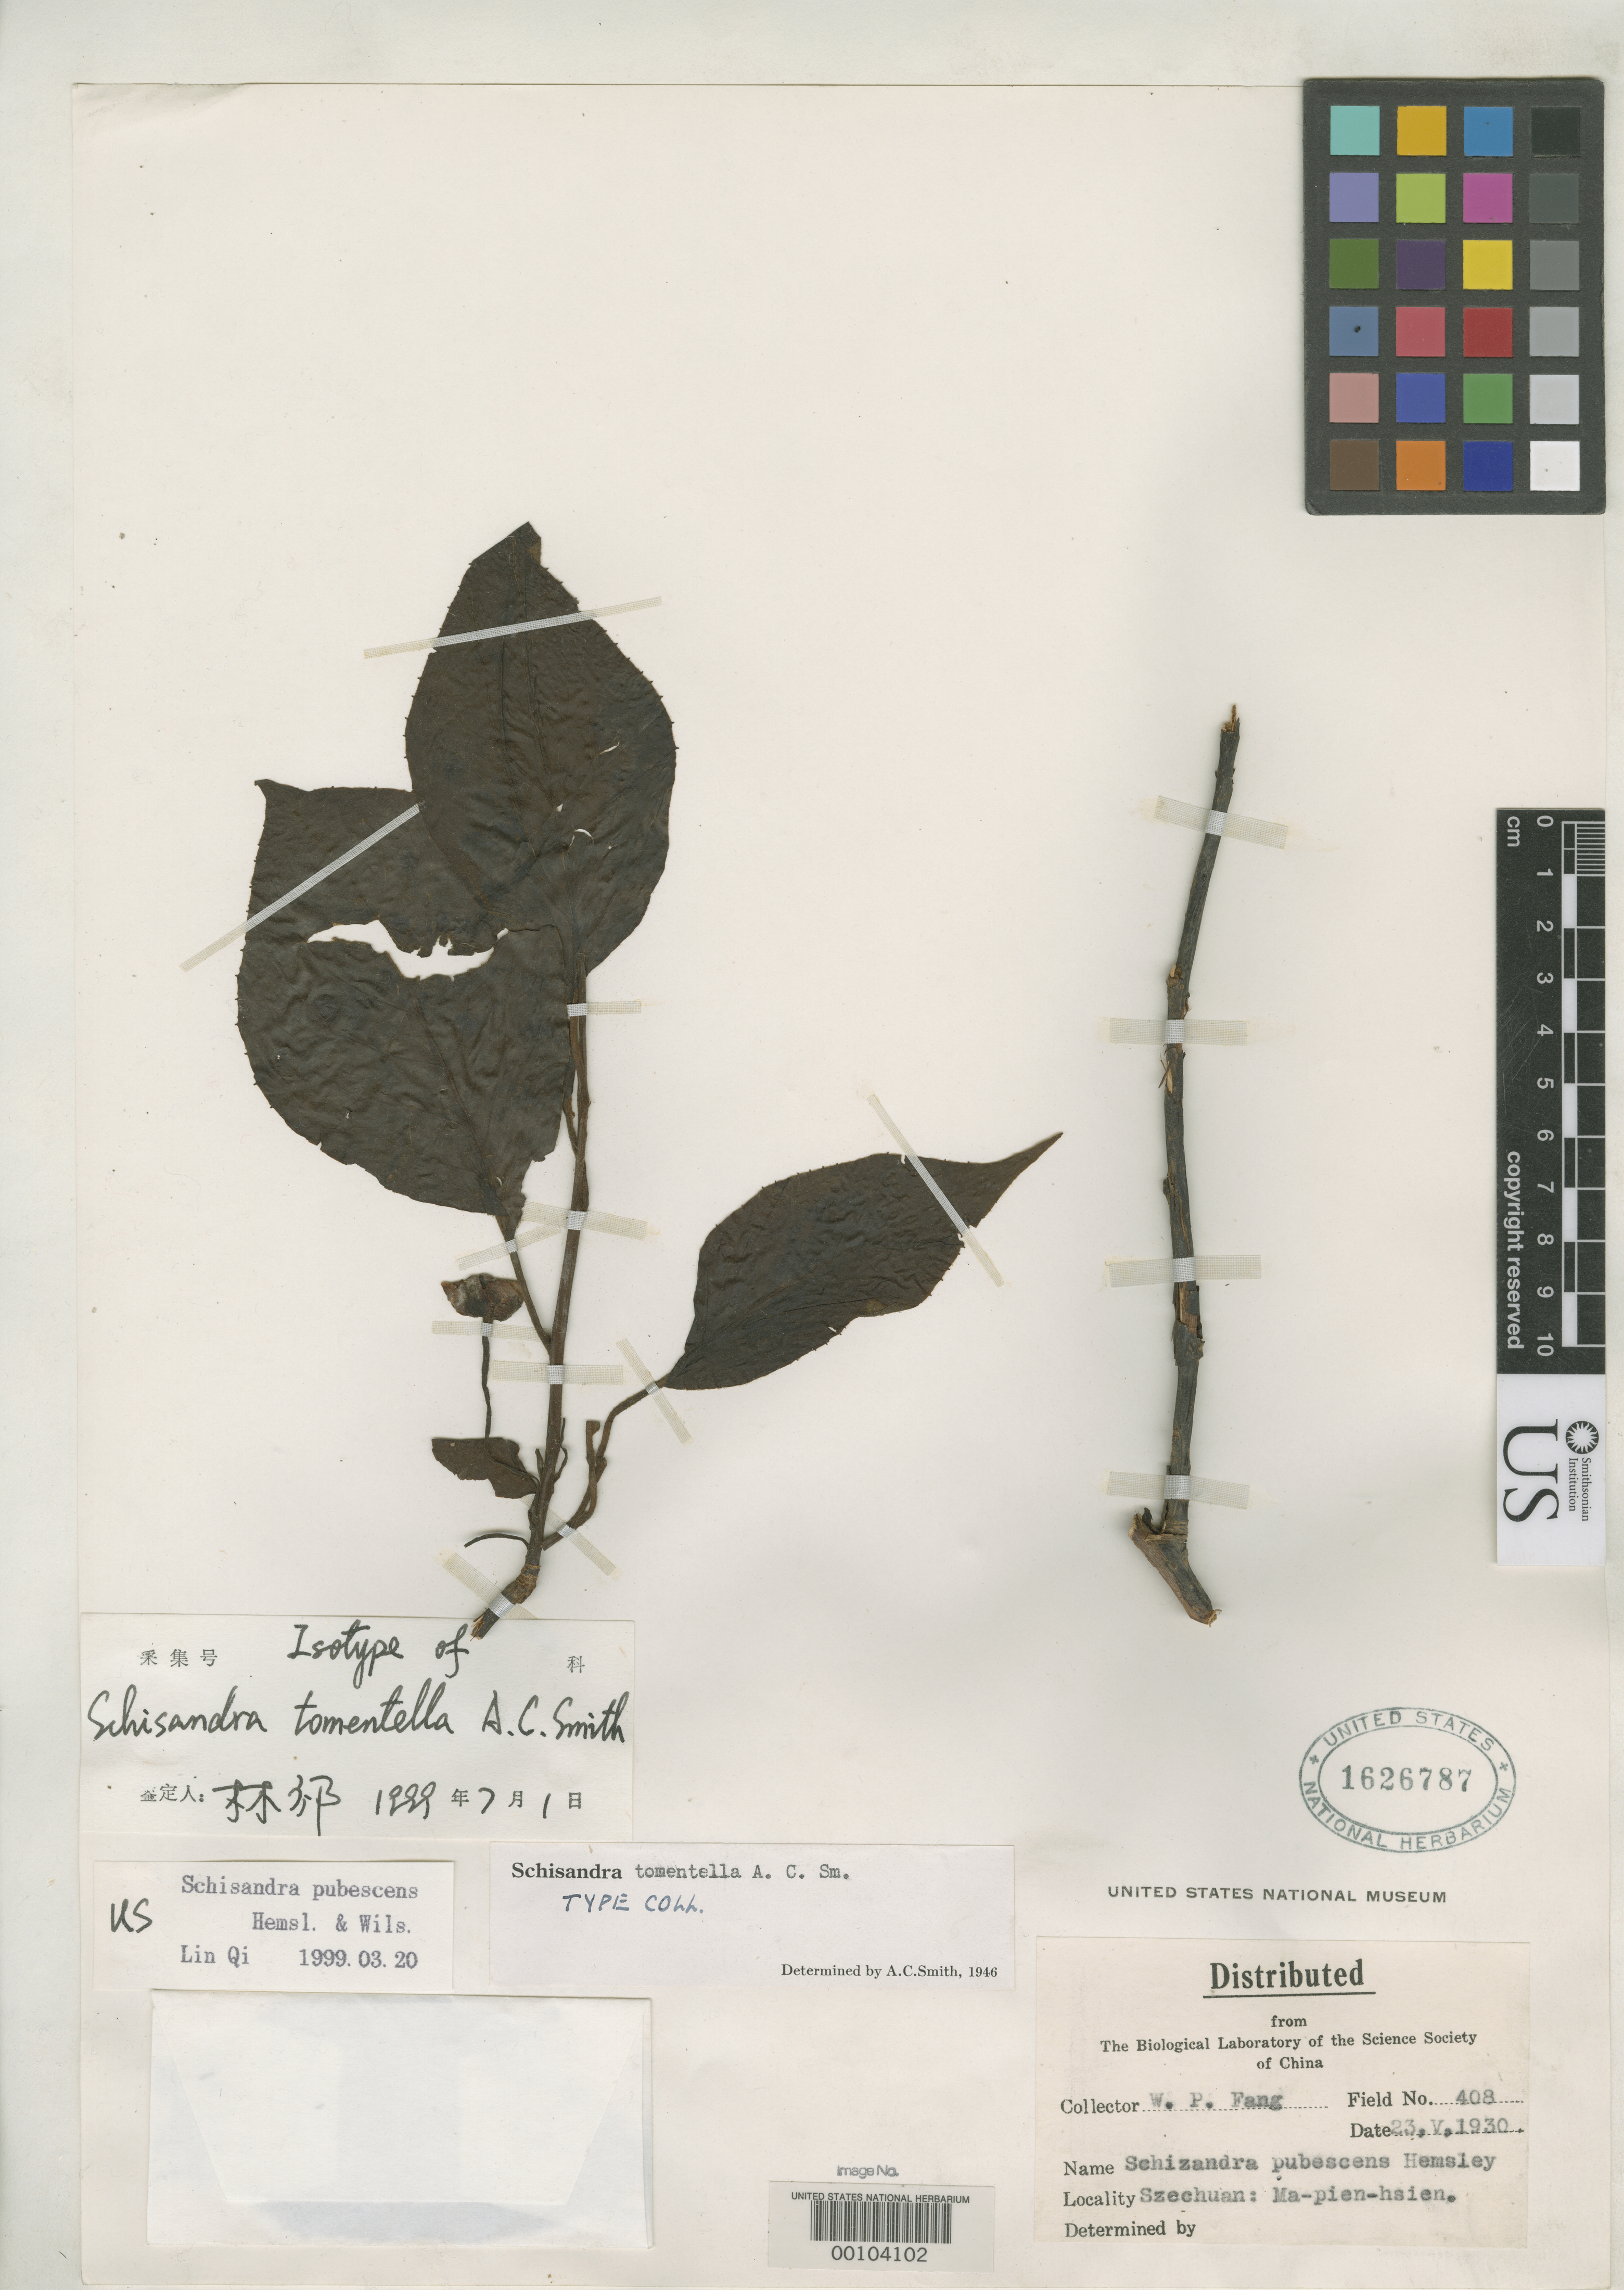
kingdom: Plantae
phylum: Tracheophyta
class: Magnoliopsida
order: Austrobaileyales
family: Schisandraceae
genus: Schisandra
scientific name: Schisandra tomentella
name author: A.C. Sm.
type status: Isotype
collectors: W. P. Fang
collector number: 408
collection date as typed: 23 May 1930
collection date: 1930-05-23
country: China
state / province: Sichuan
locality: Ma-pien-hsien.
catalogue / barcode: US 1626787